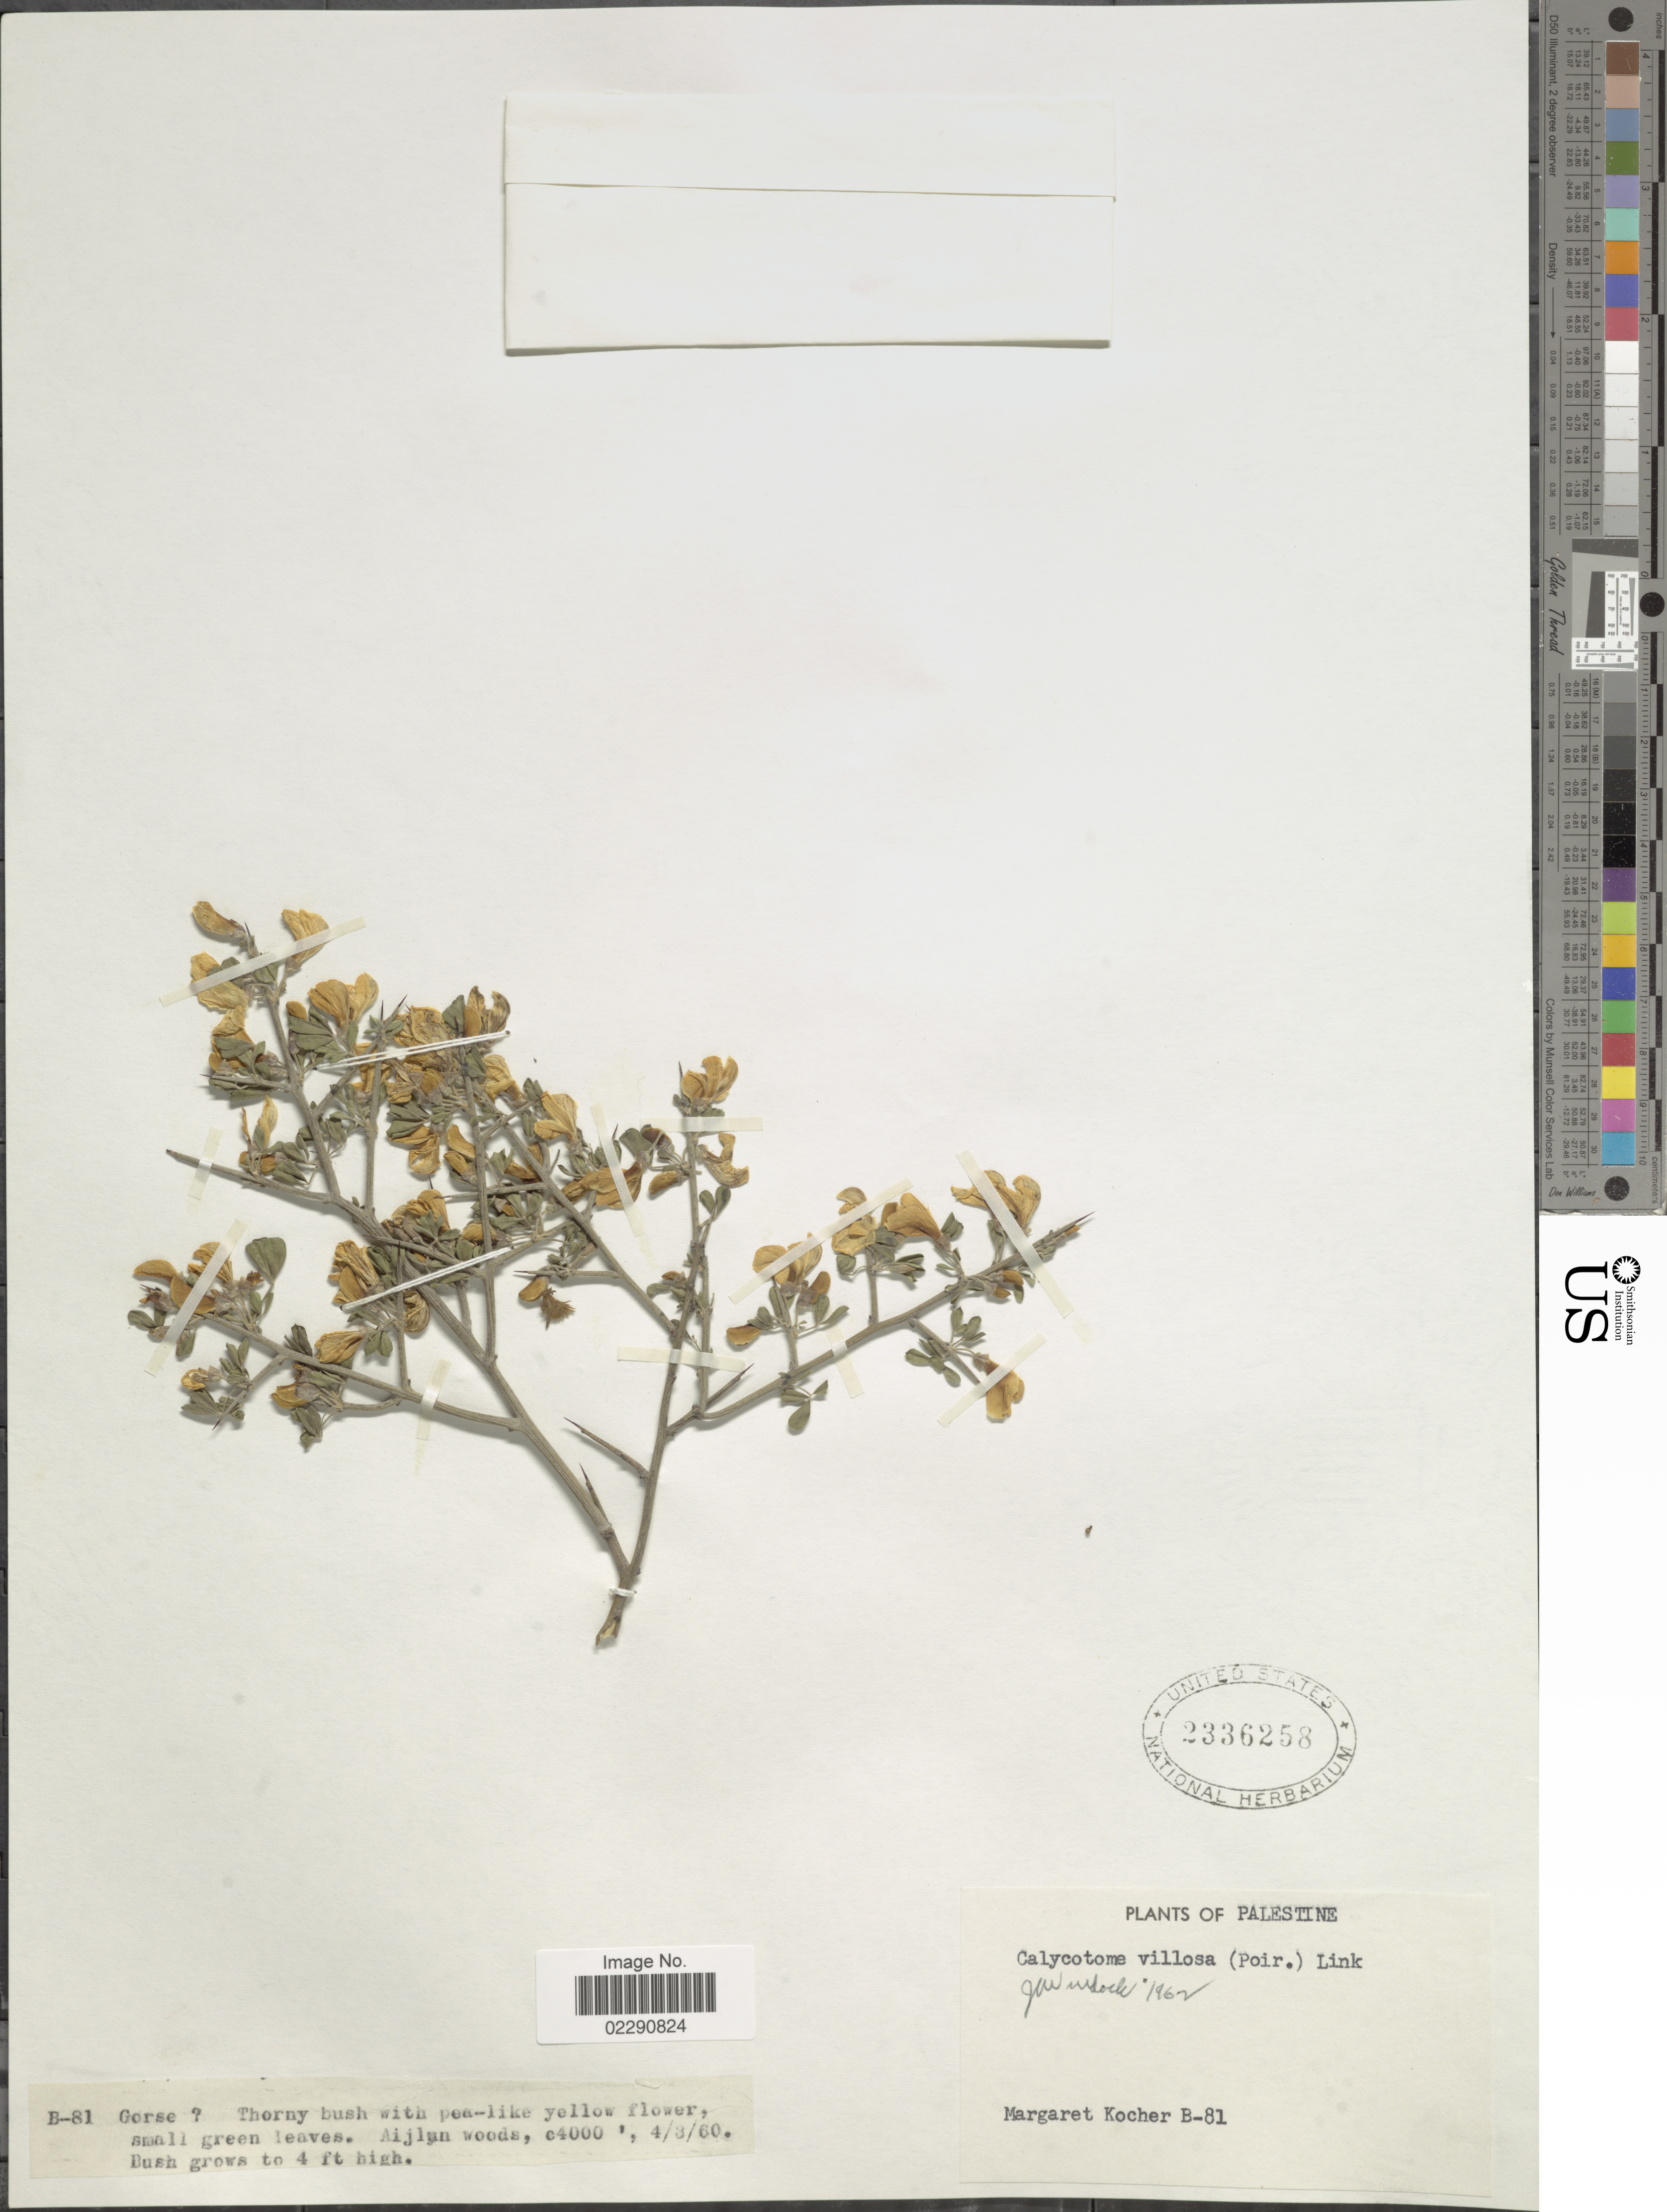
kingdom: Plantae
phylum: Tracheophyta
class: Magnoliopsida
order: Fabales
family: Fabaceae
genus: Calicotome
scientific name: Calicotome villosa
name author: (Poir.) Link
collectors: M. Kocher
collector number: B-81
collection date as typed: Transcribed d/m/y: 4/3/60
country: Jordan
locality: Palestine, Aijlun woods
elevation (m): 1219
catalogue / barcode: US 2336258